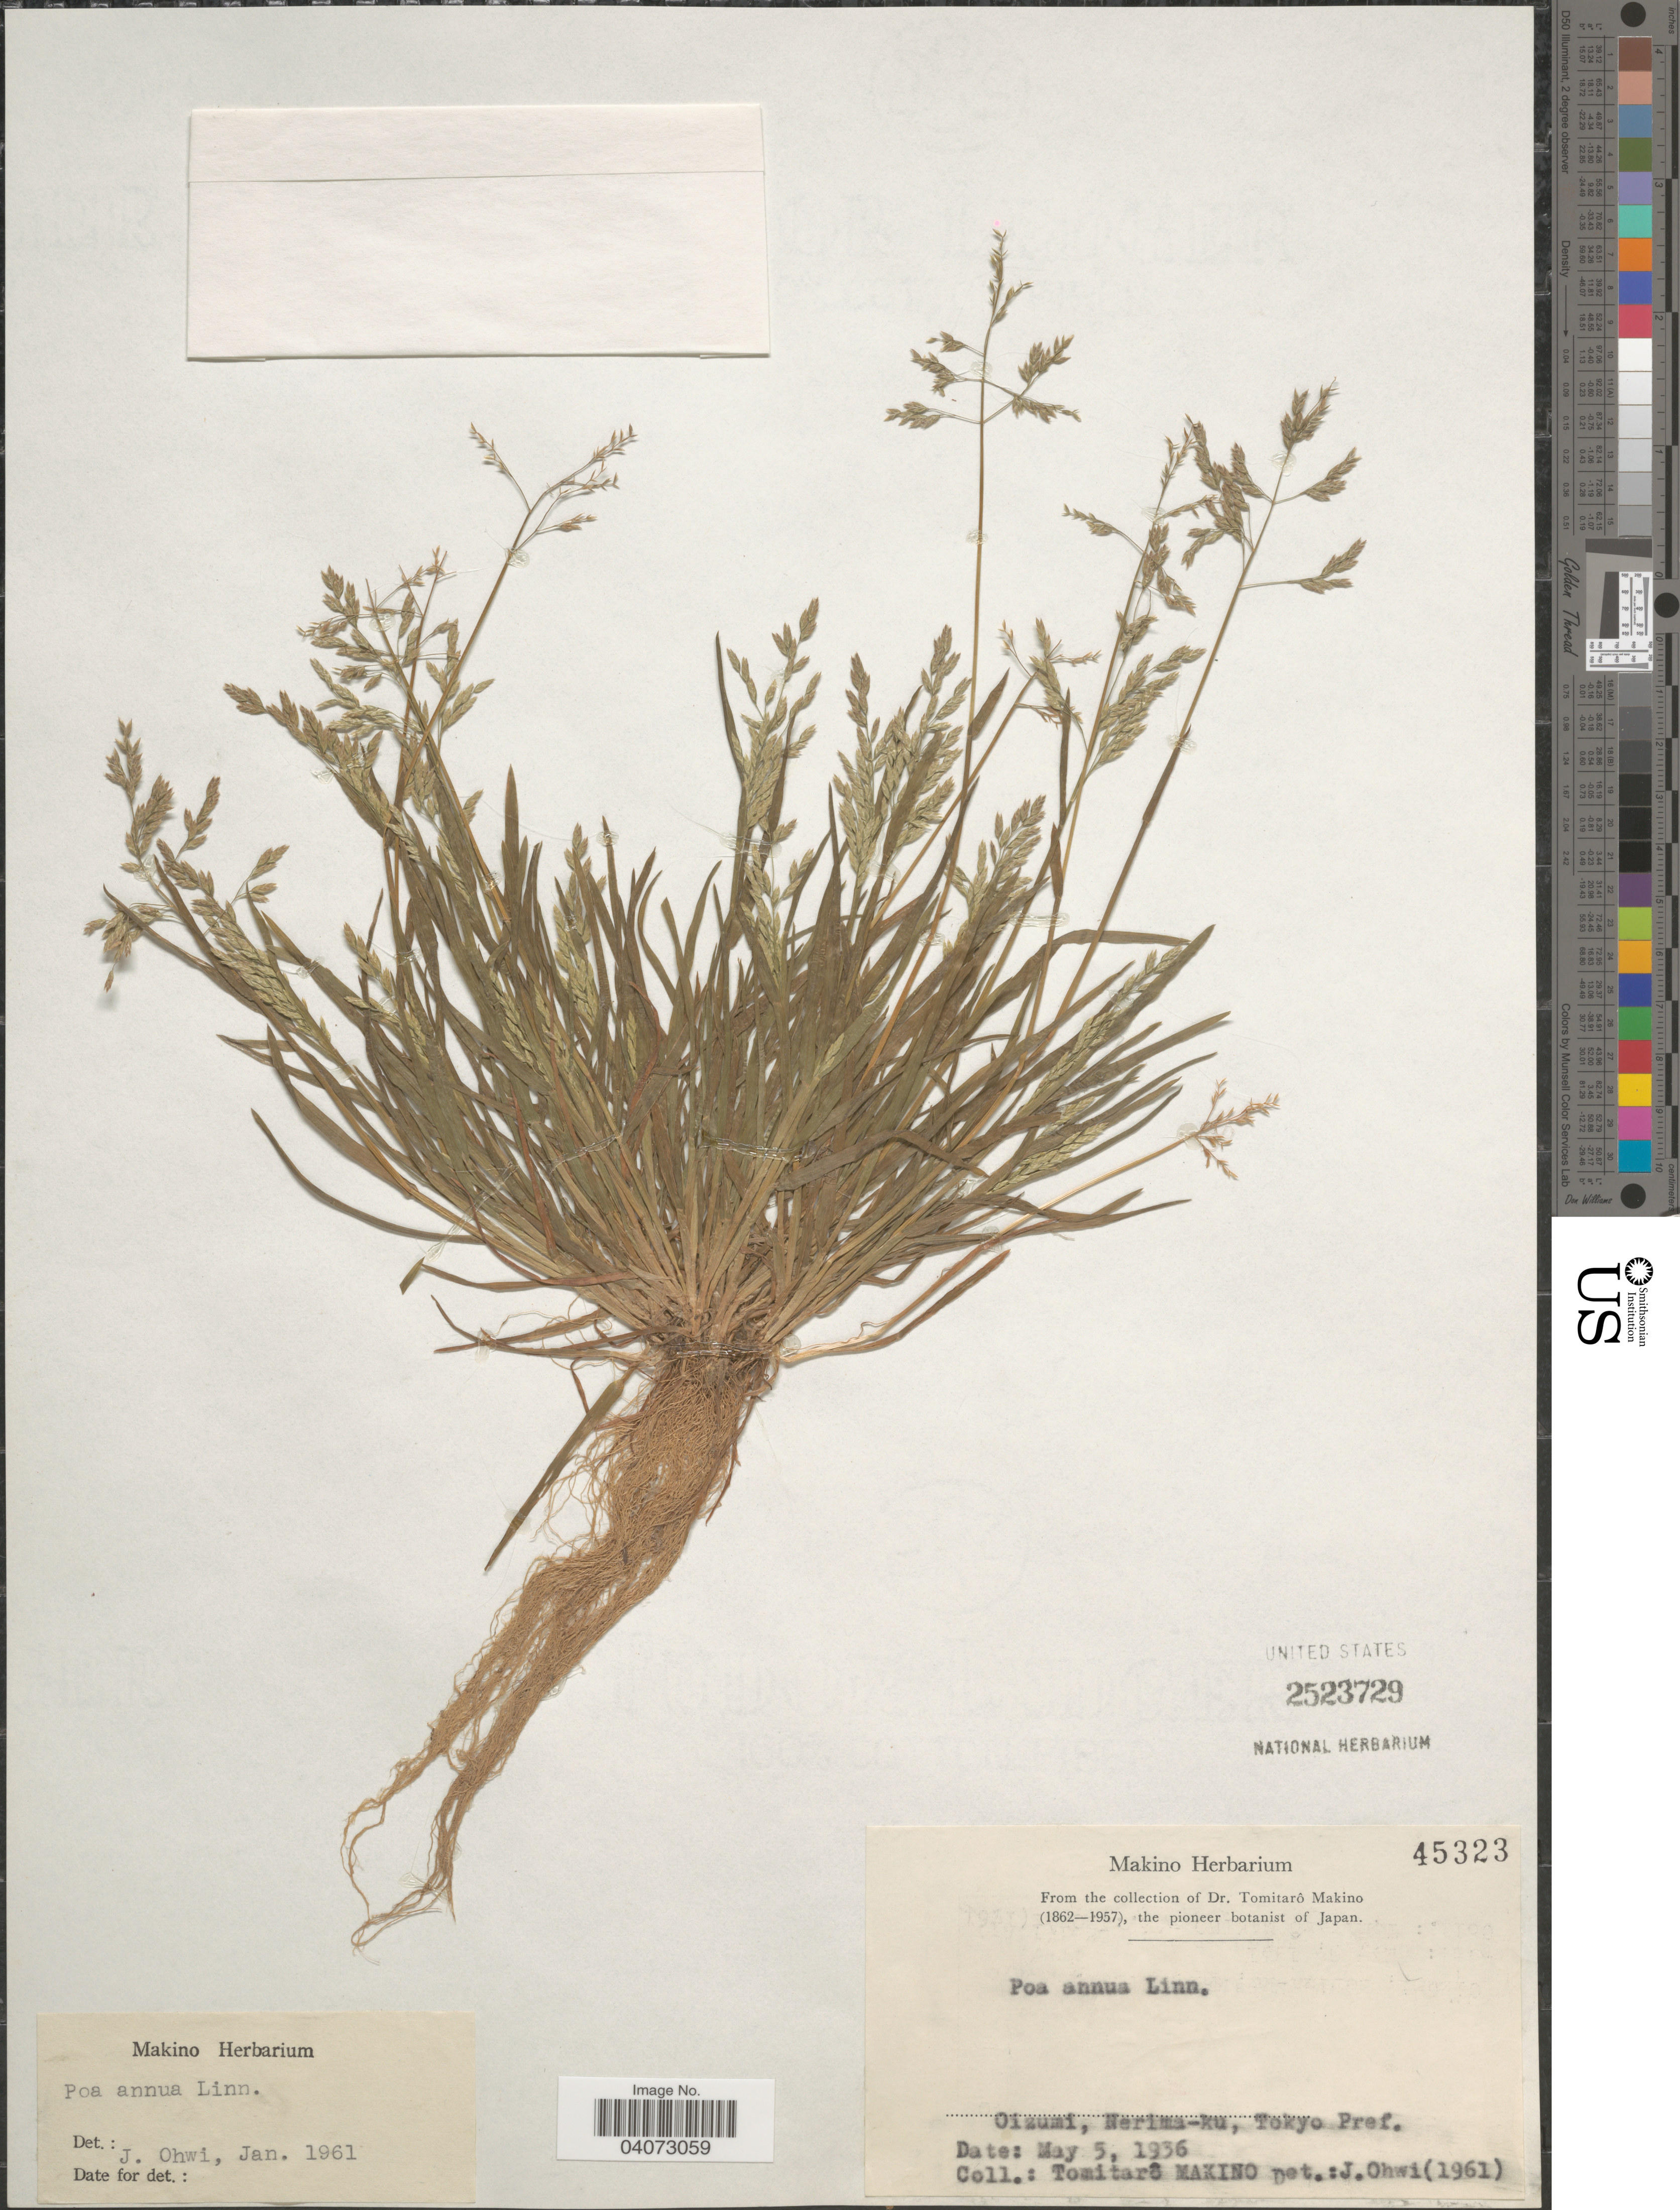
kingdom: Plantae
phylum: Tracheophyta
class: Liliopsida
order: Poales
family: Poaceae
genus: Poa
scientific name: Poa annua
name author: L.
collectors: T. Makino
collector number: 45323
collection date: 1936-05-05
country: Japan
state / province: Tokyo, Federal City of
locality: Oizumi, Nerima-ku, Tokyo Pref.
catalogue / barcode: US 2523729